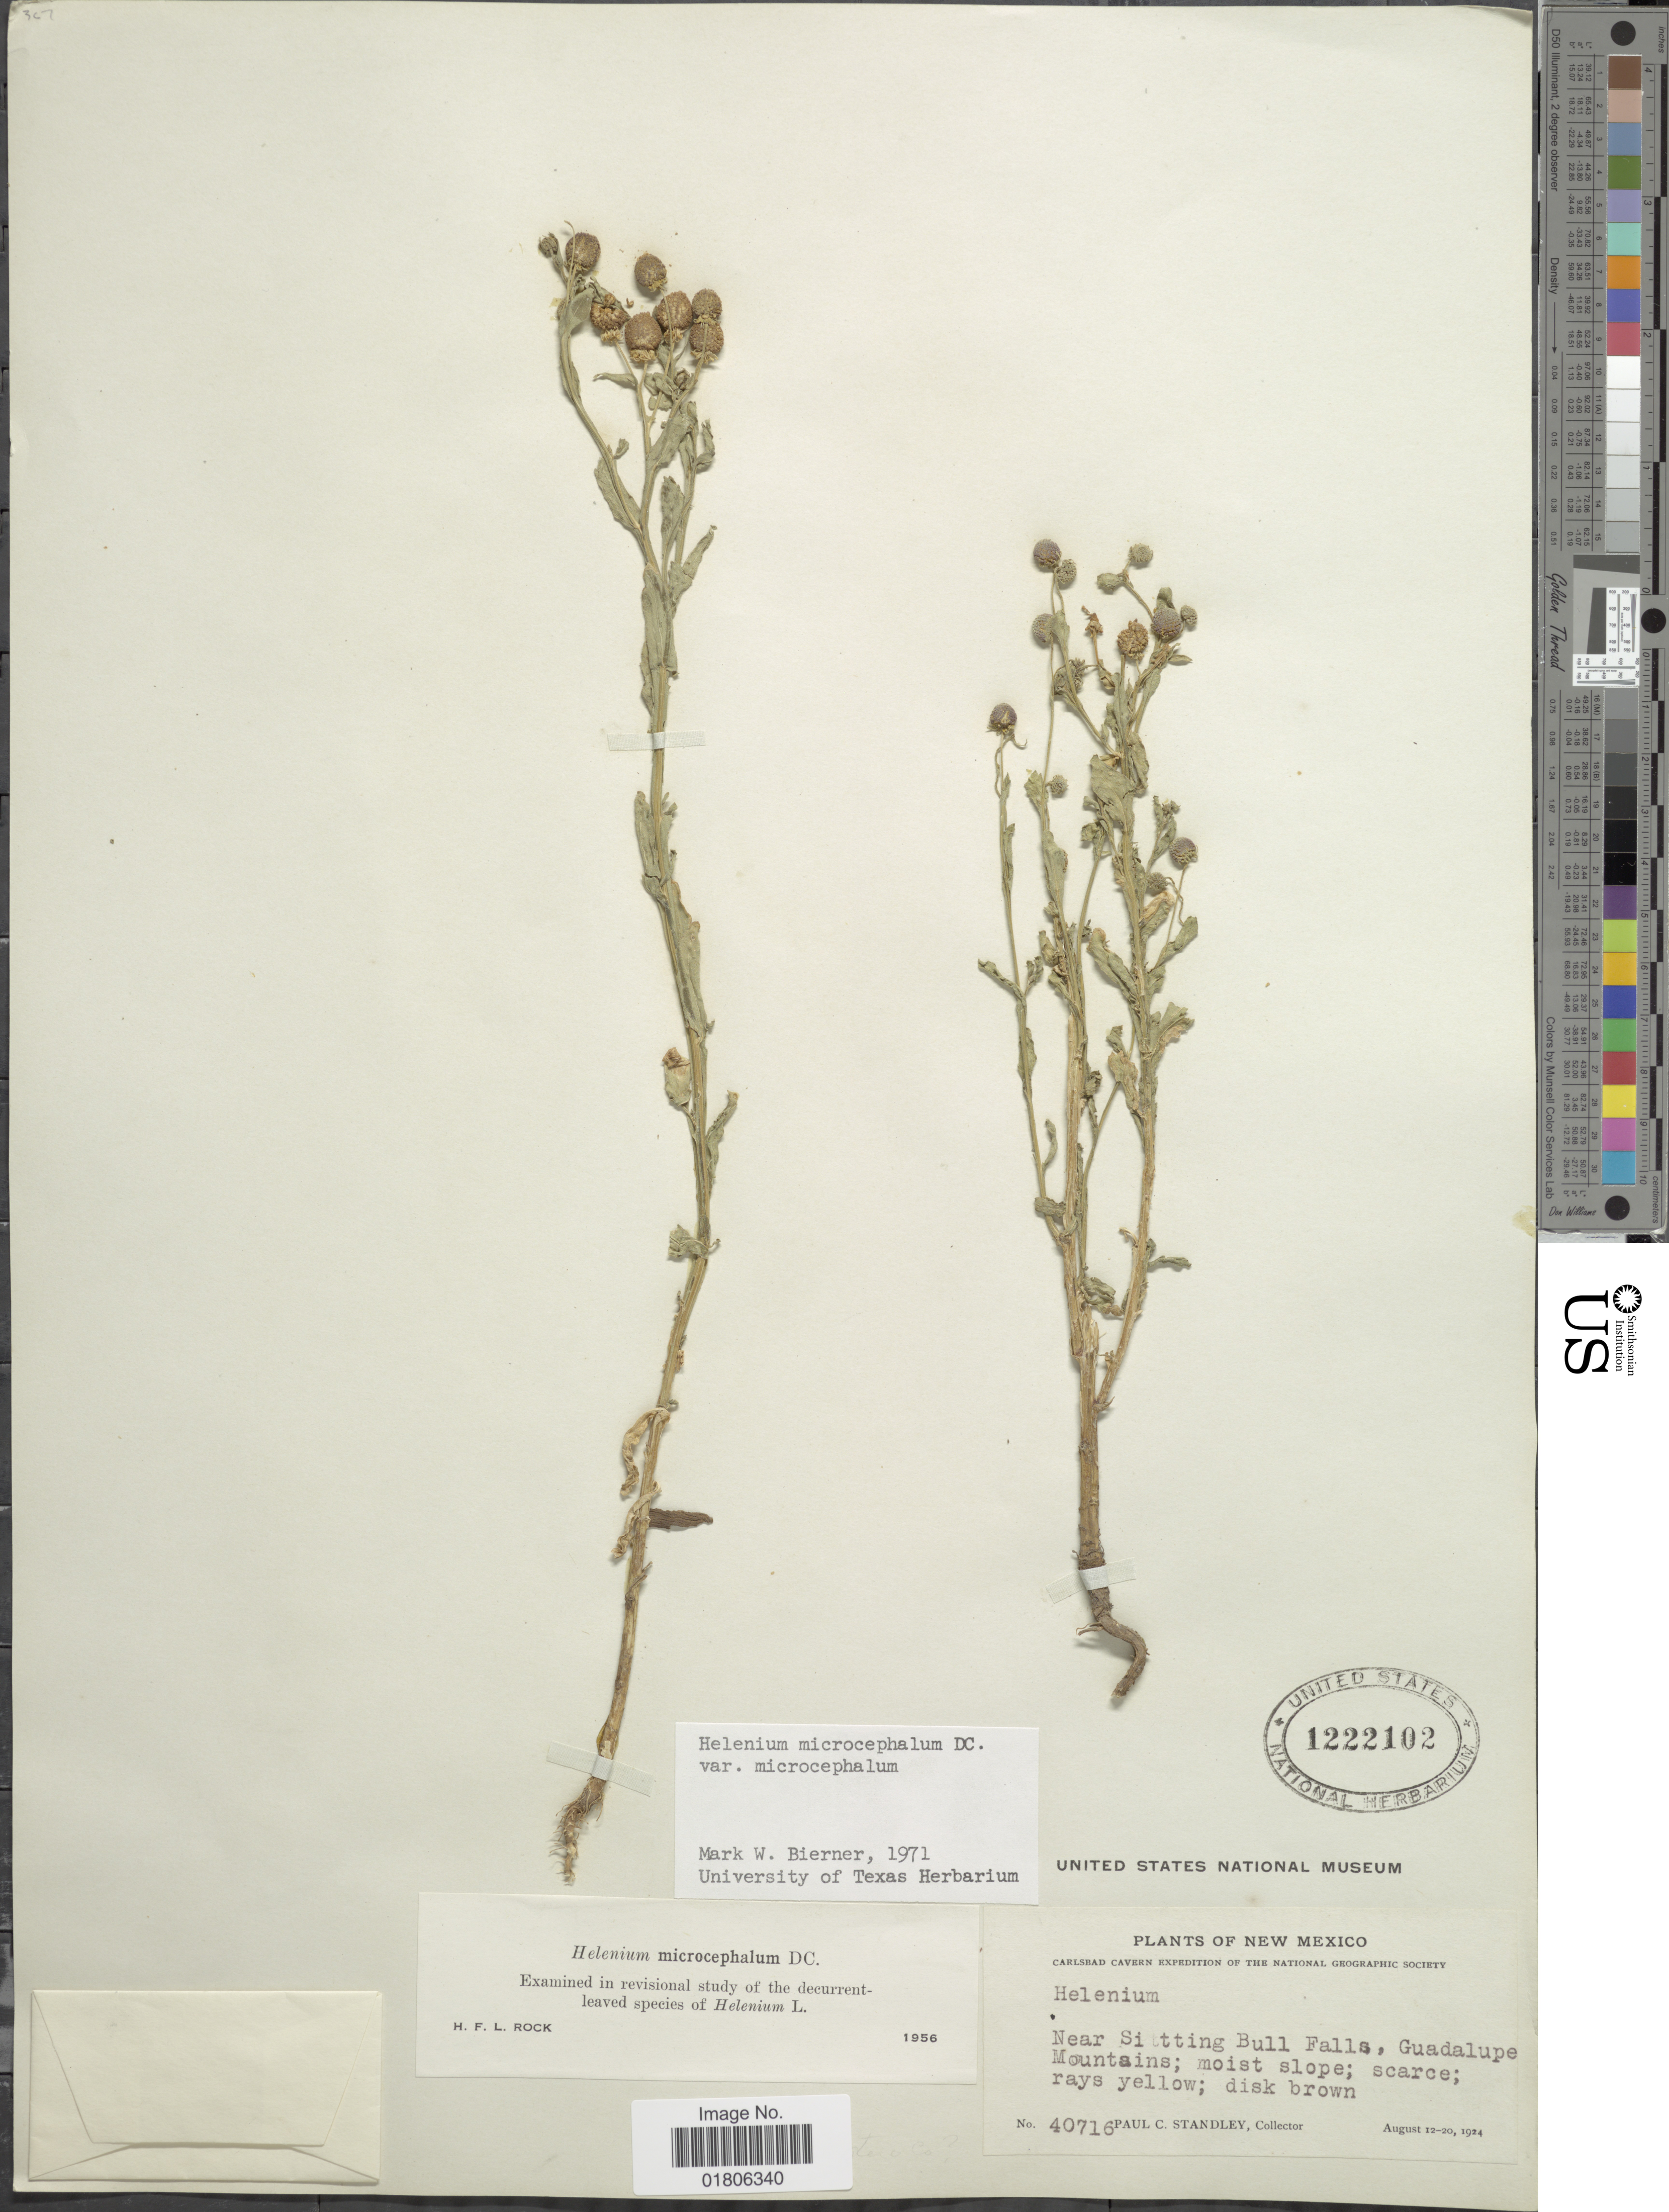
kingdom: Plantae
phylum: Tracheophyta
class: Magnoliopsida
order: Asterales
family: Asteraceae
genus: Helenium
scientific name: Helenium microcephalum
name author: DC.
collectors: P. C. Standley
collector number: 40716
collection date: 1924-08-12/1924-08-20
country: United States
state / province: New Mexico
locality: Near Sitting Bull Falls, Guadalupe Mountains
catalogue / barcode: US 1222102